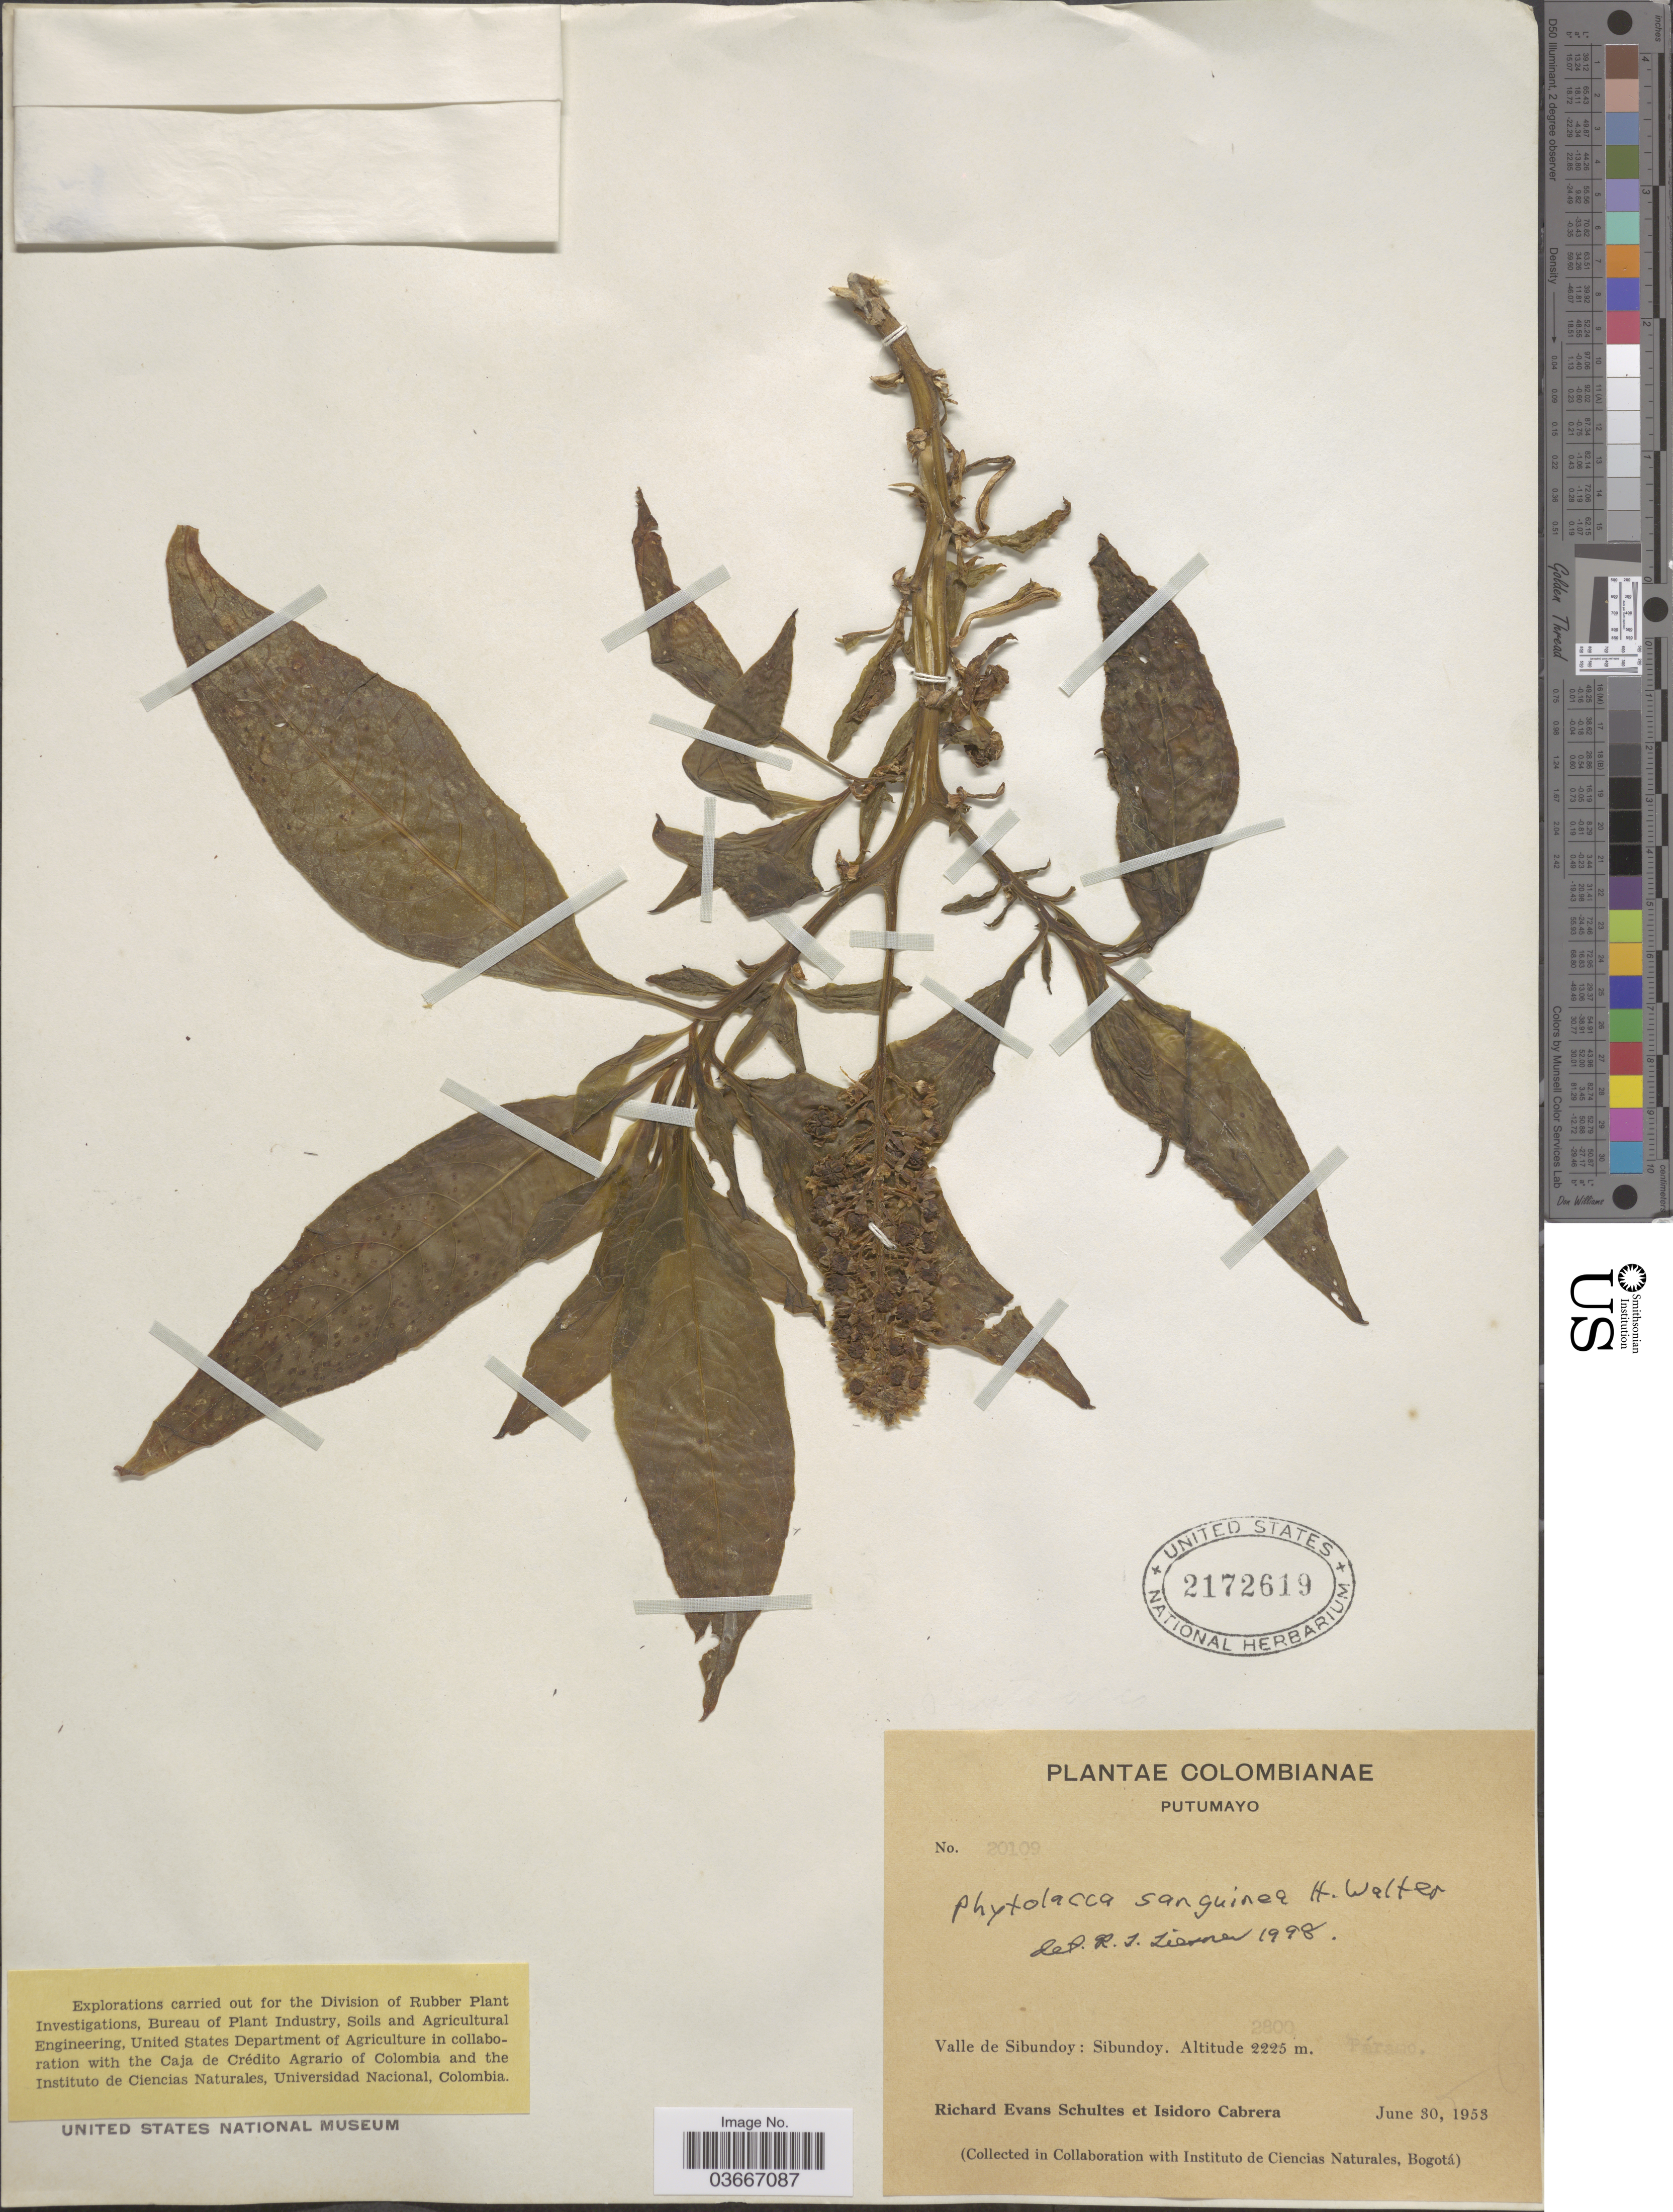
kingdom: Plantae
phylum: Tracheophyta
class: Magnoliopsida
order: Caryophyllales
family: Phytolaccaceae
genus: Phytolacca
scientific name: Phytolacca sanguinea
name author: H. Walter in Engl.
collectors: R. E. Schultes & I. Cabrera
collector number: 20109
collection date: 1953-06-30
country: Colombia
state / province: Putumayo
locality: Valle de Sibundoy: Sibundoy.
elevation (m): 2800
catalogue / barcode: US 2172619